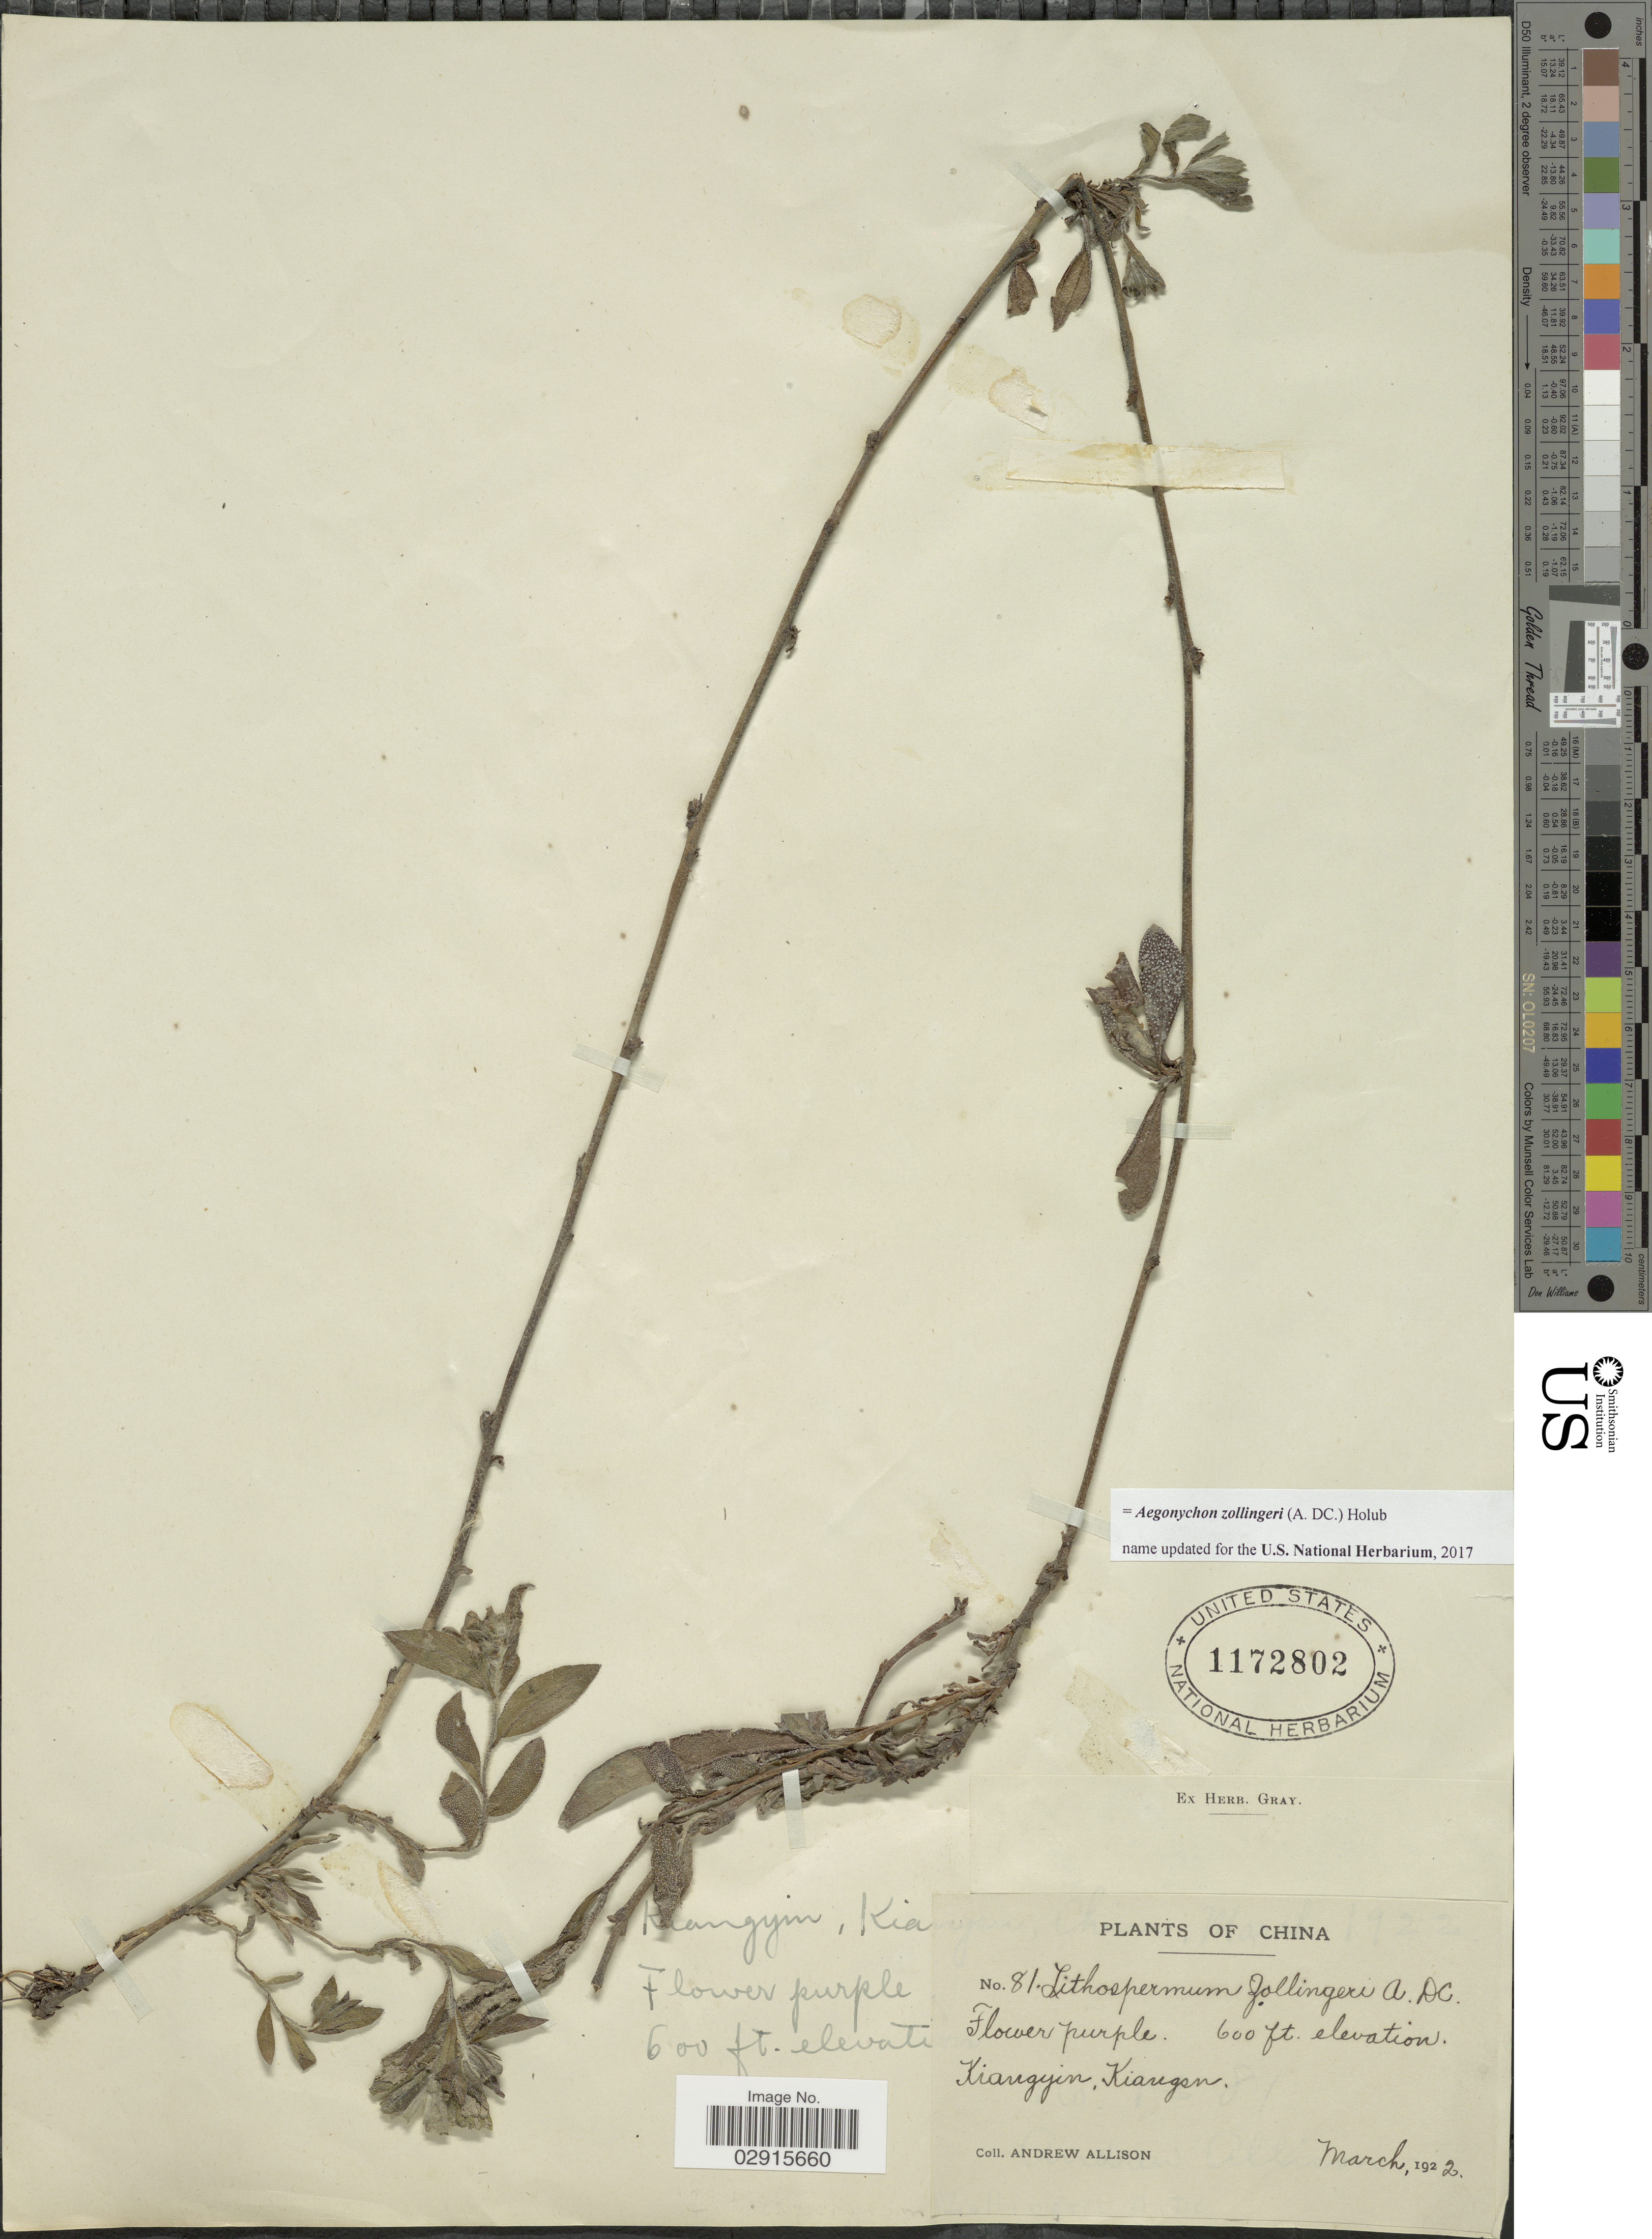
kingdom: Plantae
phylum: Tracheophyta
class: Magnoliopsida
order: Boraginales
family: Boraginaceae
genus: Aegonychon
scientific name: Aegonychon zollingeri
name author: (A. DC.) Holub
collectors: A. Allison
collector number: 81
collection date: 1922-03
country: China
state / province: Jiangsu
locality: Kiangyin, Kiangsu.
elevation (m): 183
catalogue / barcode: US 1172802